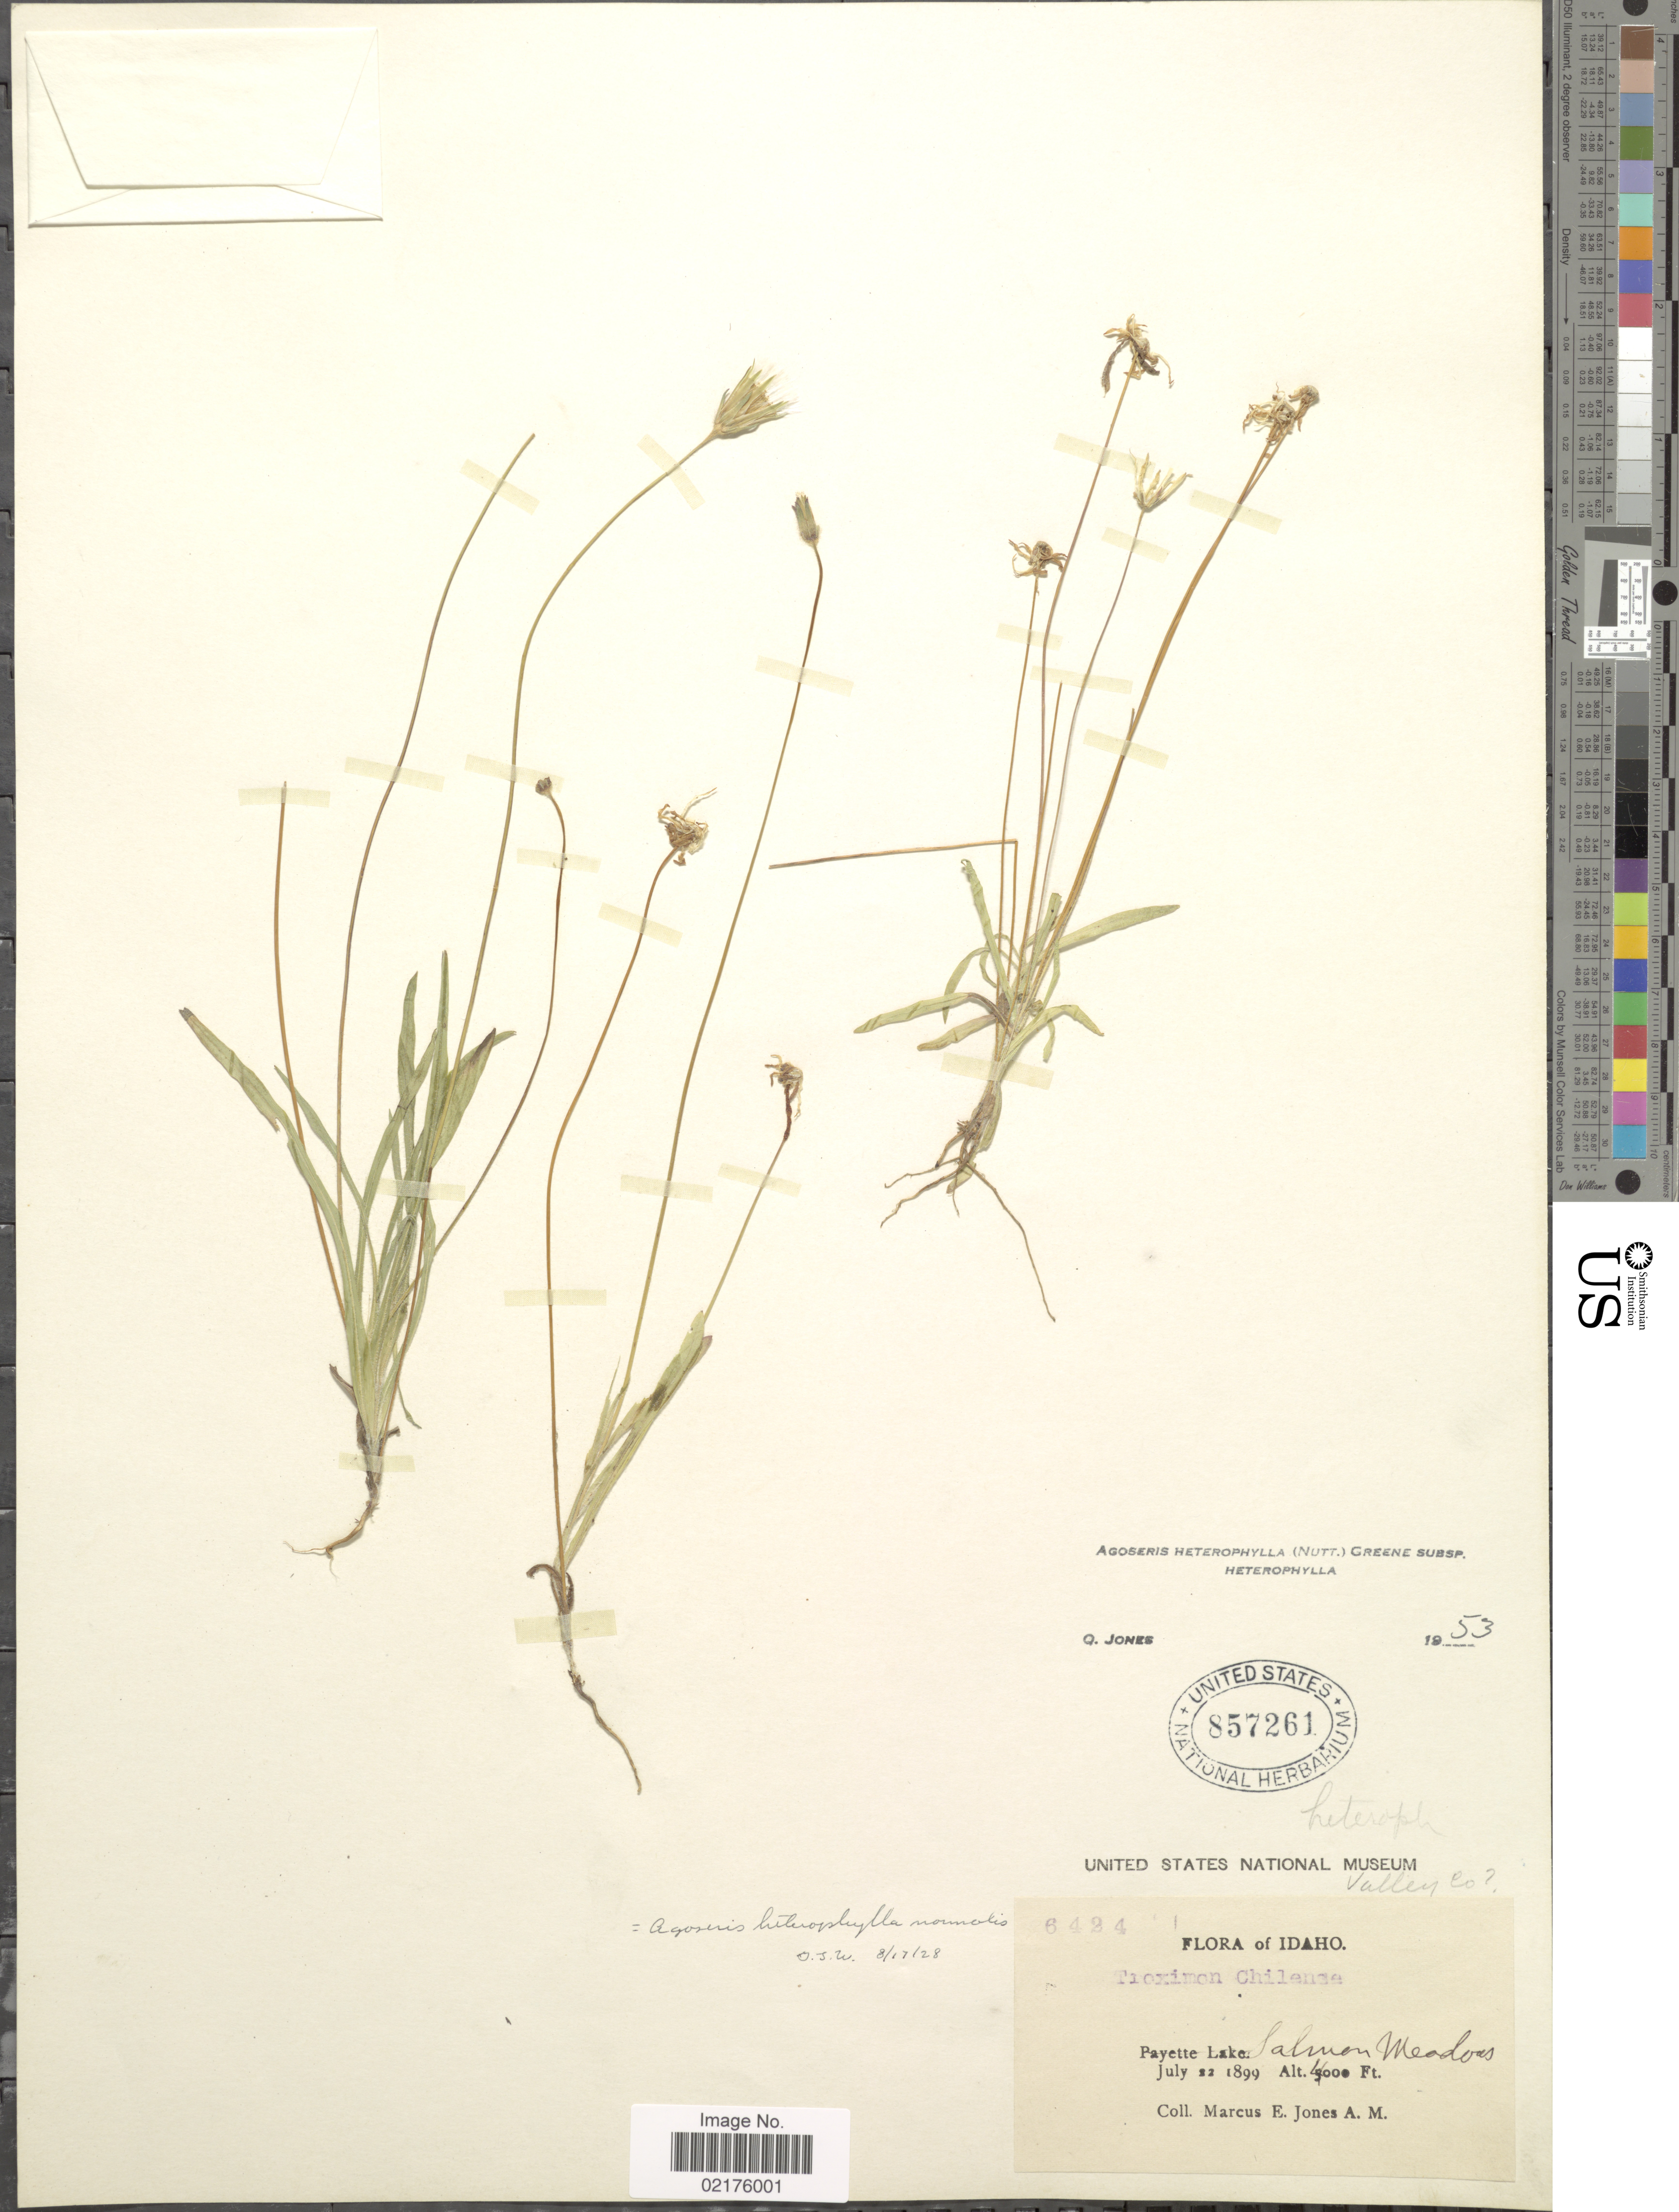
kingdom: Plantae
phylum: Tracheophyta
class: Magnoliopsida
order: Asterales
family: Asteraceae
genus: Agoseris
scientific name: Agoseris heterophylla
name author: (Nutt.) Greene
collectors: M. E. Jones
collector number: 6424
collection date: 1899-07-22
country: United States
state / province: Idaho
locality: Salman Meadows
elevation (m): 1219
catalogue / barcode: US 857261